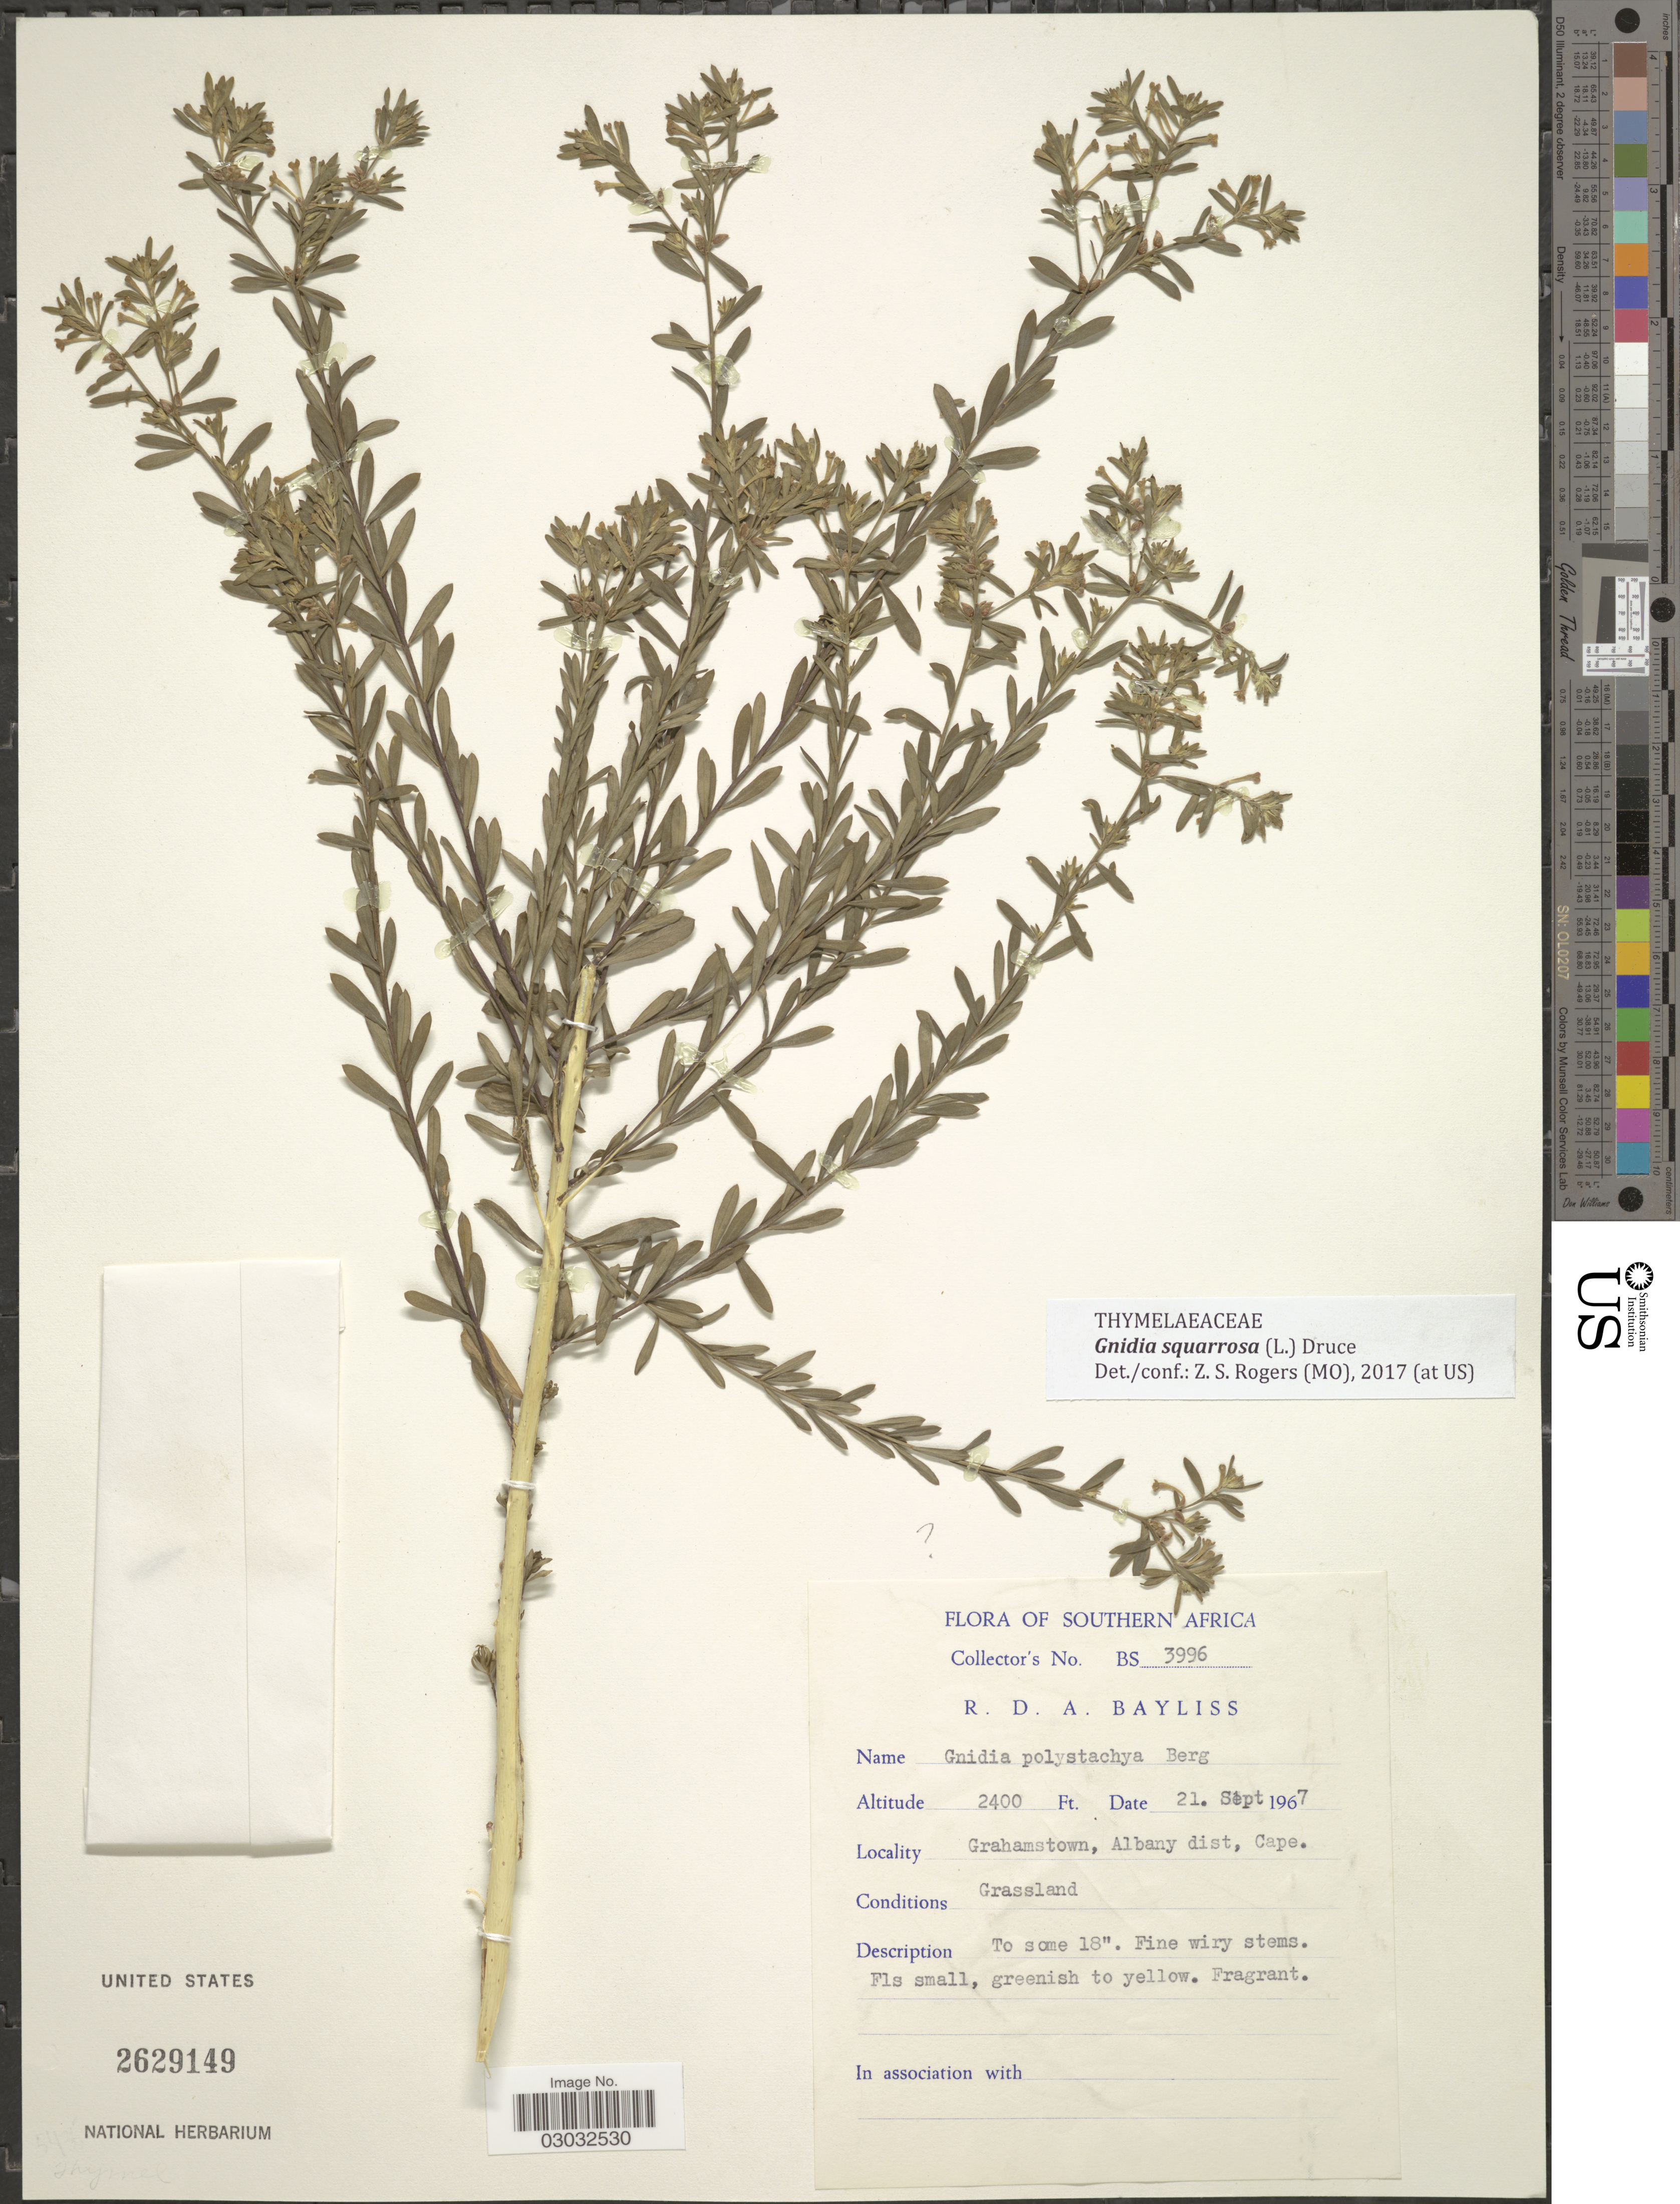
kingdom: Plantae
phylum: Tracheophyta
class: Magnoliopsida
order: Malvales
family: Thymelaeaceae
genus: Gnidia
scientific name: Gnidia squarrosa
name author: (L.) Druce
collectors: R. Bayliss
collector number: BS3996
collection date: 1967-09-21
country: South Africa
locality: Southern Africa. Grahamstown, Albany dist, Cape.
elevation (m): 732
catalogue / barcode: US 2629149